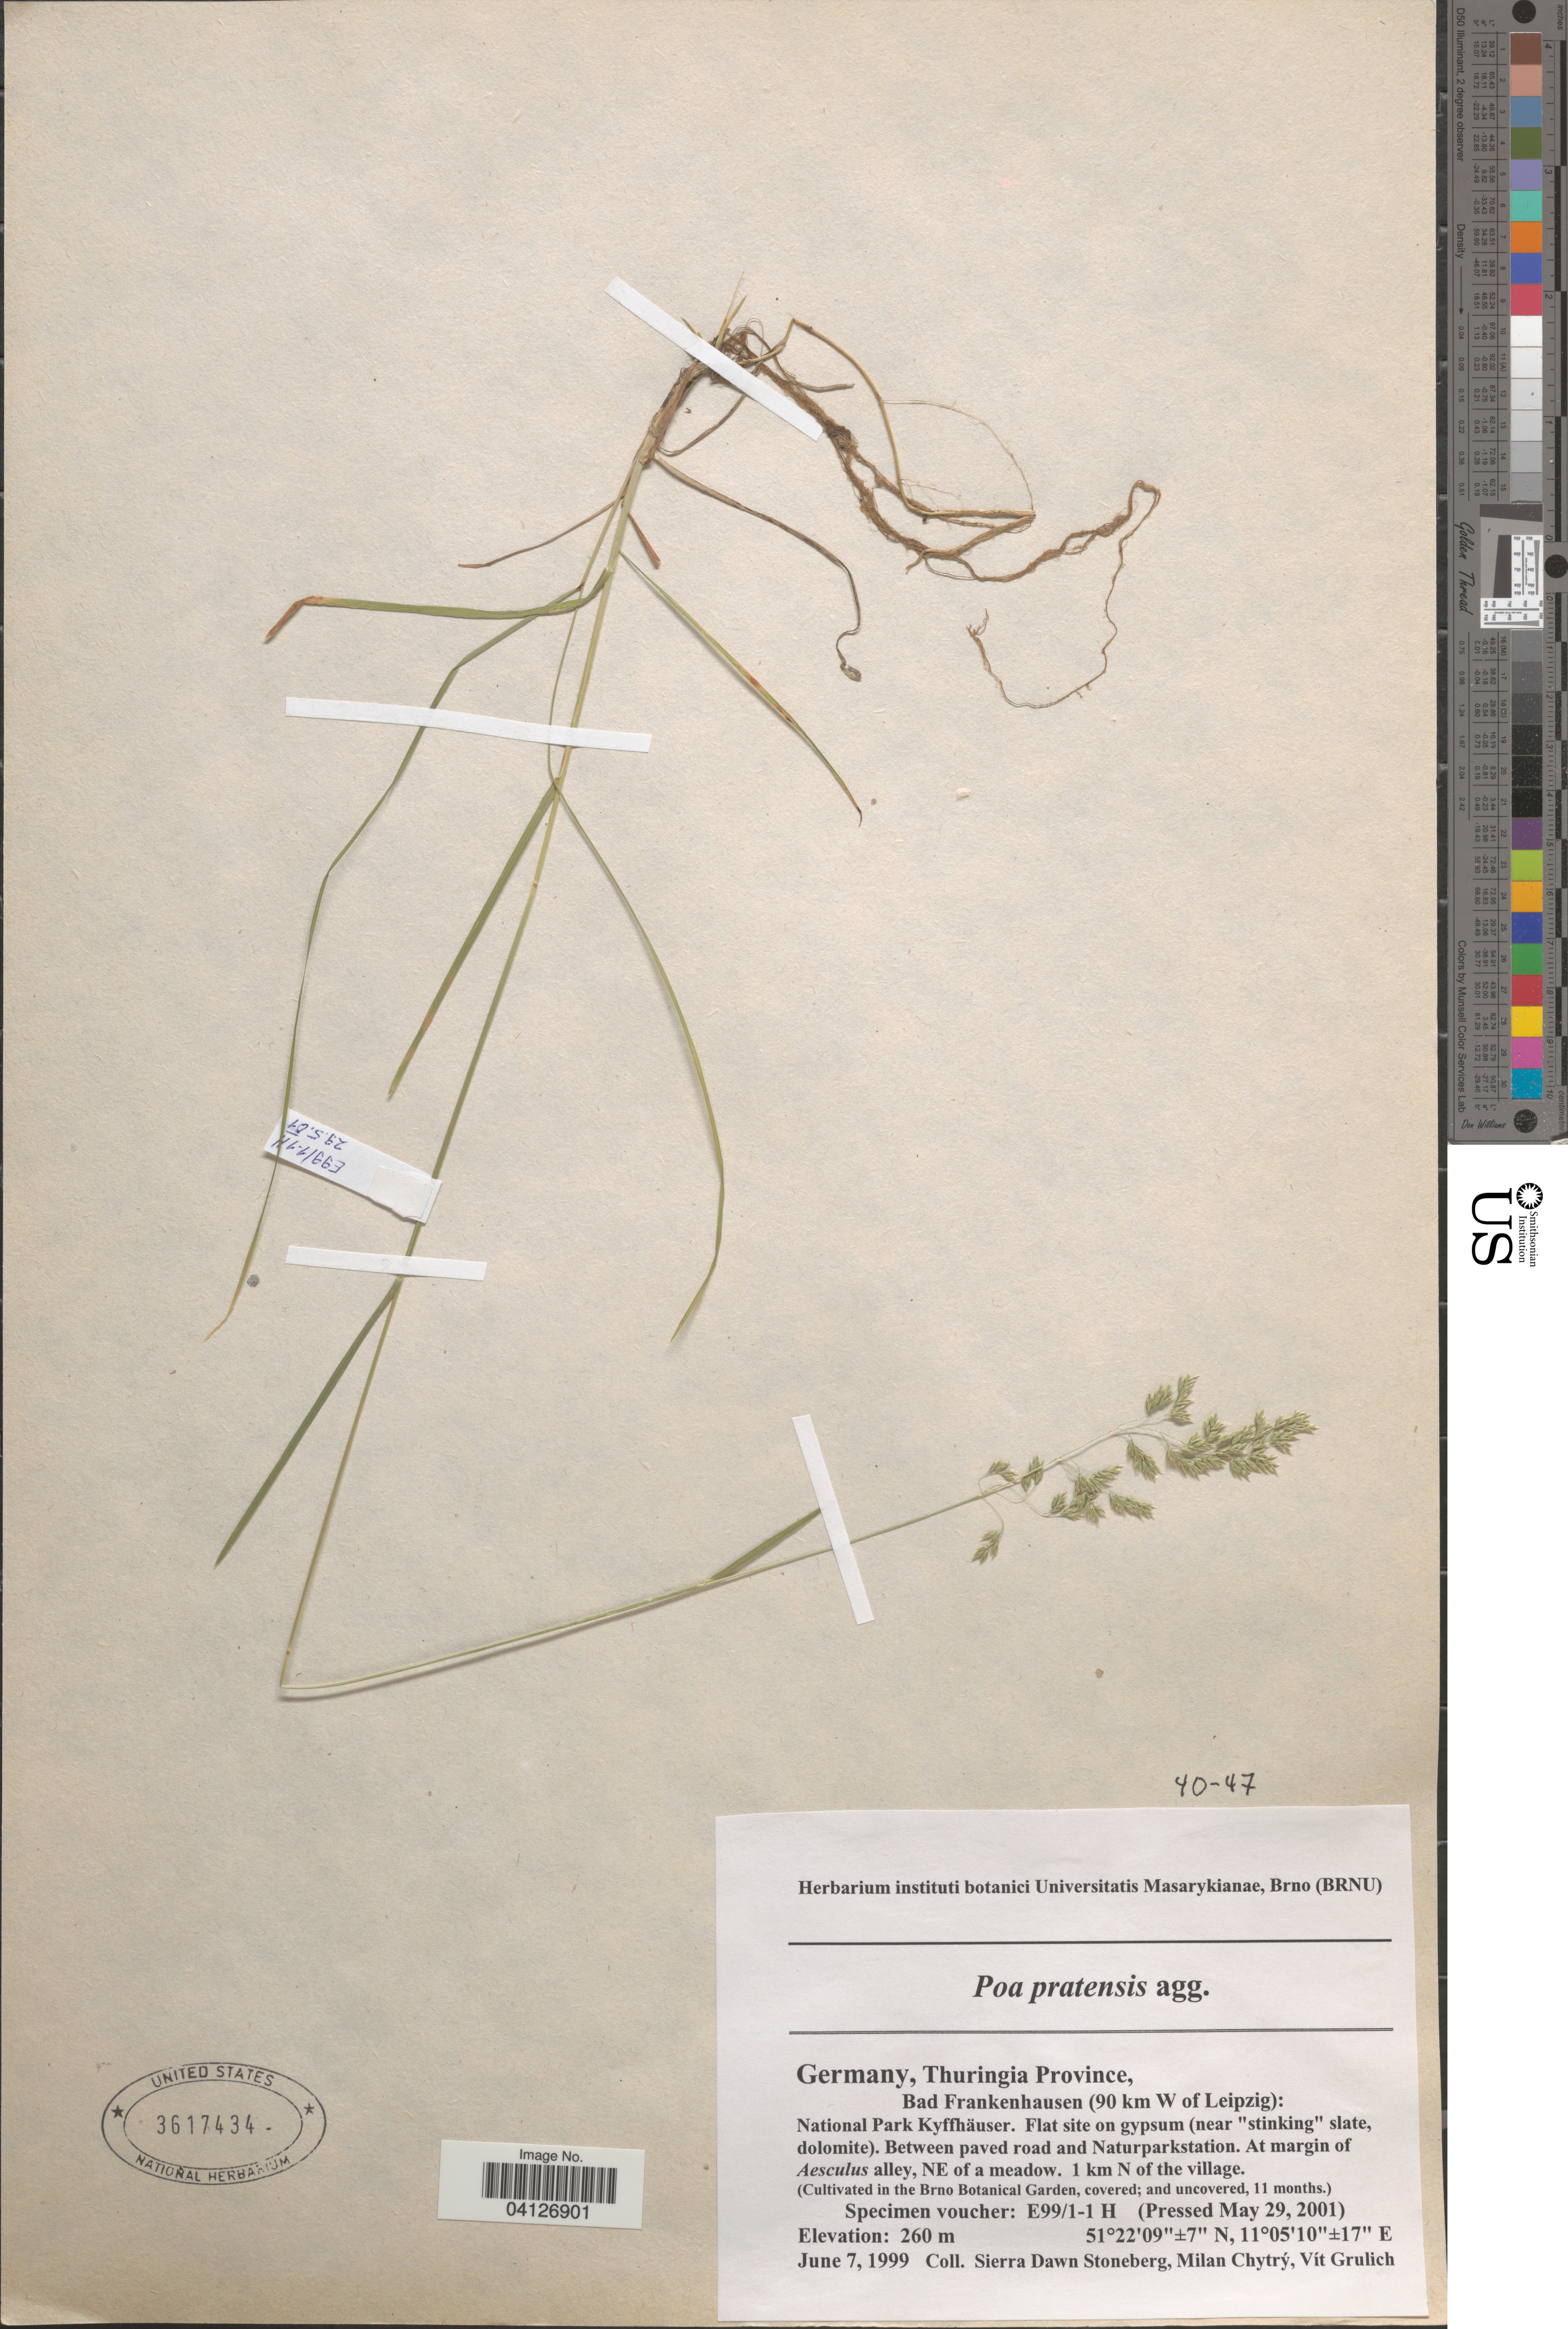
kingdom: Plantae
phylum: Tracheophyta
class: Liliopsida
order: Poales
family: Poaceae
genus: Poa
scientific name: Poa pratensis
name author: L.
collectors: Ex herb. instituti botanici Universitatis Masarykianae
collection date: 2001-05-29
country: Czechia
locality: In the Brno Botanical Garden, covered; and uncovered, 11 months.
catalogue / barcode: US 3617434